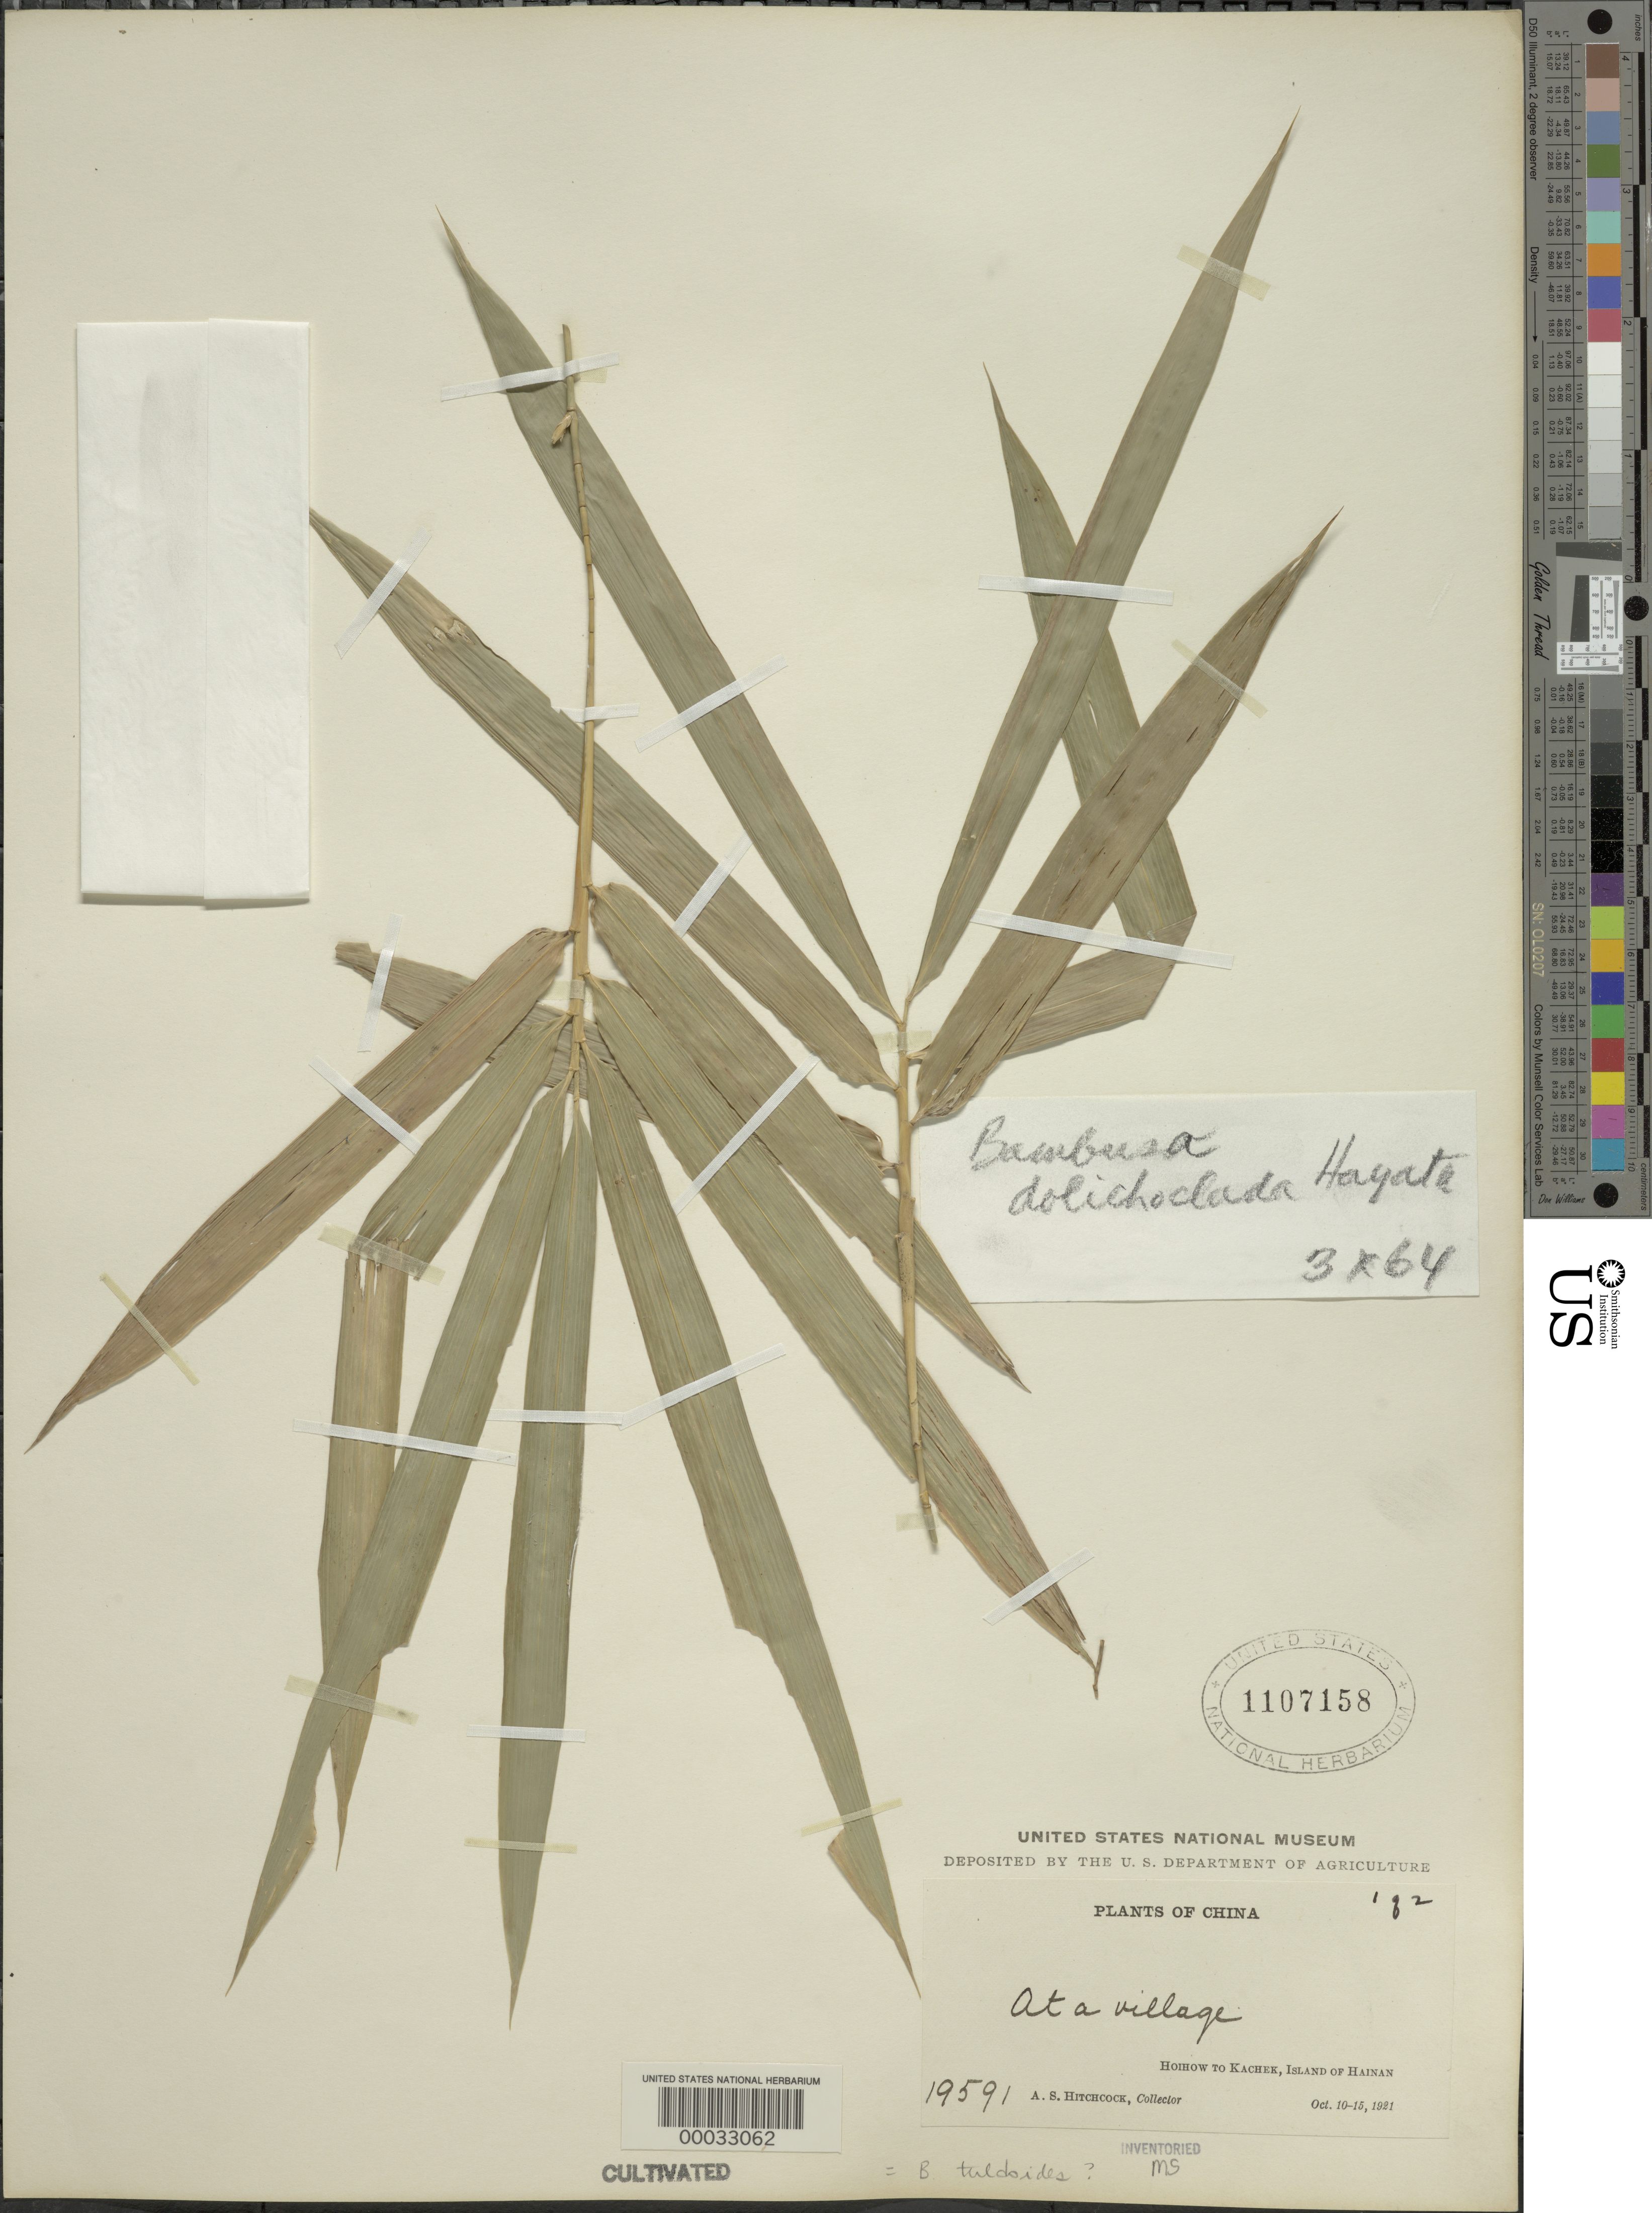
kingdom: Plantae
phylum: Tracheophyta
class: Liliopsida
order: Poales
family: Poaceae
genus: Bambusa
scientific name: Bambusa tuldoides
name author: Munro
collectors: A. S. Hitchcock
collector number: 19591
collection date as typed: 10 Oct 1921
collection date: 1921-10-10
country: China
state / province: Hainan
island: Hainan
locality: Hoinow, kachek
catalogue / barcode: US 1107158